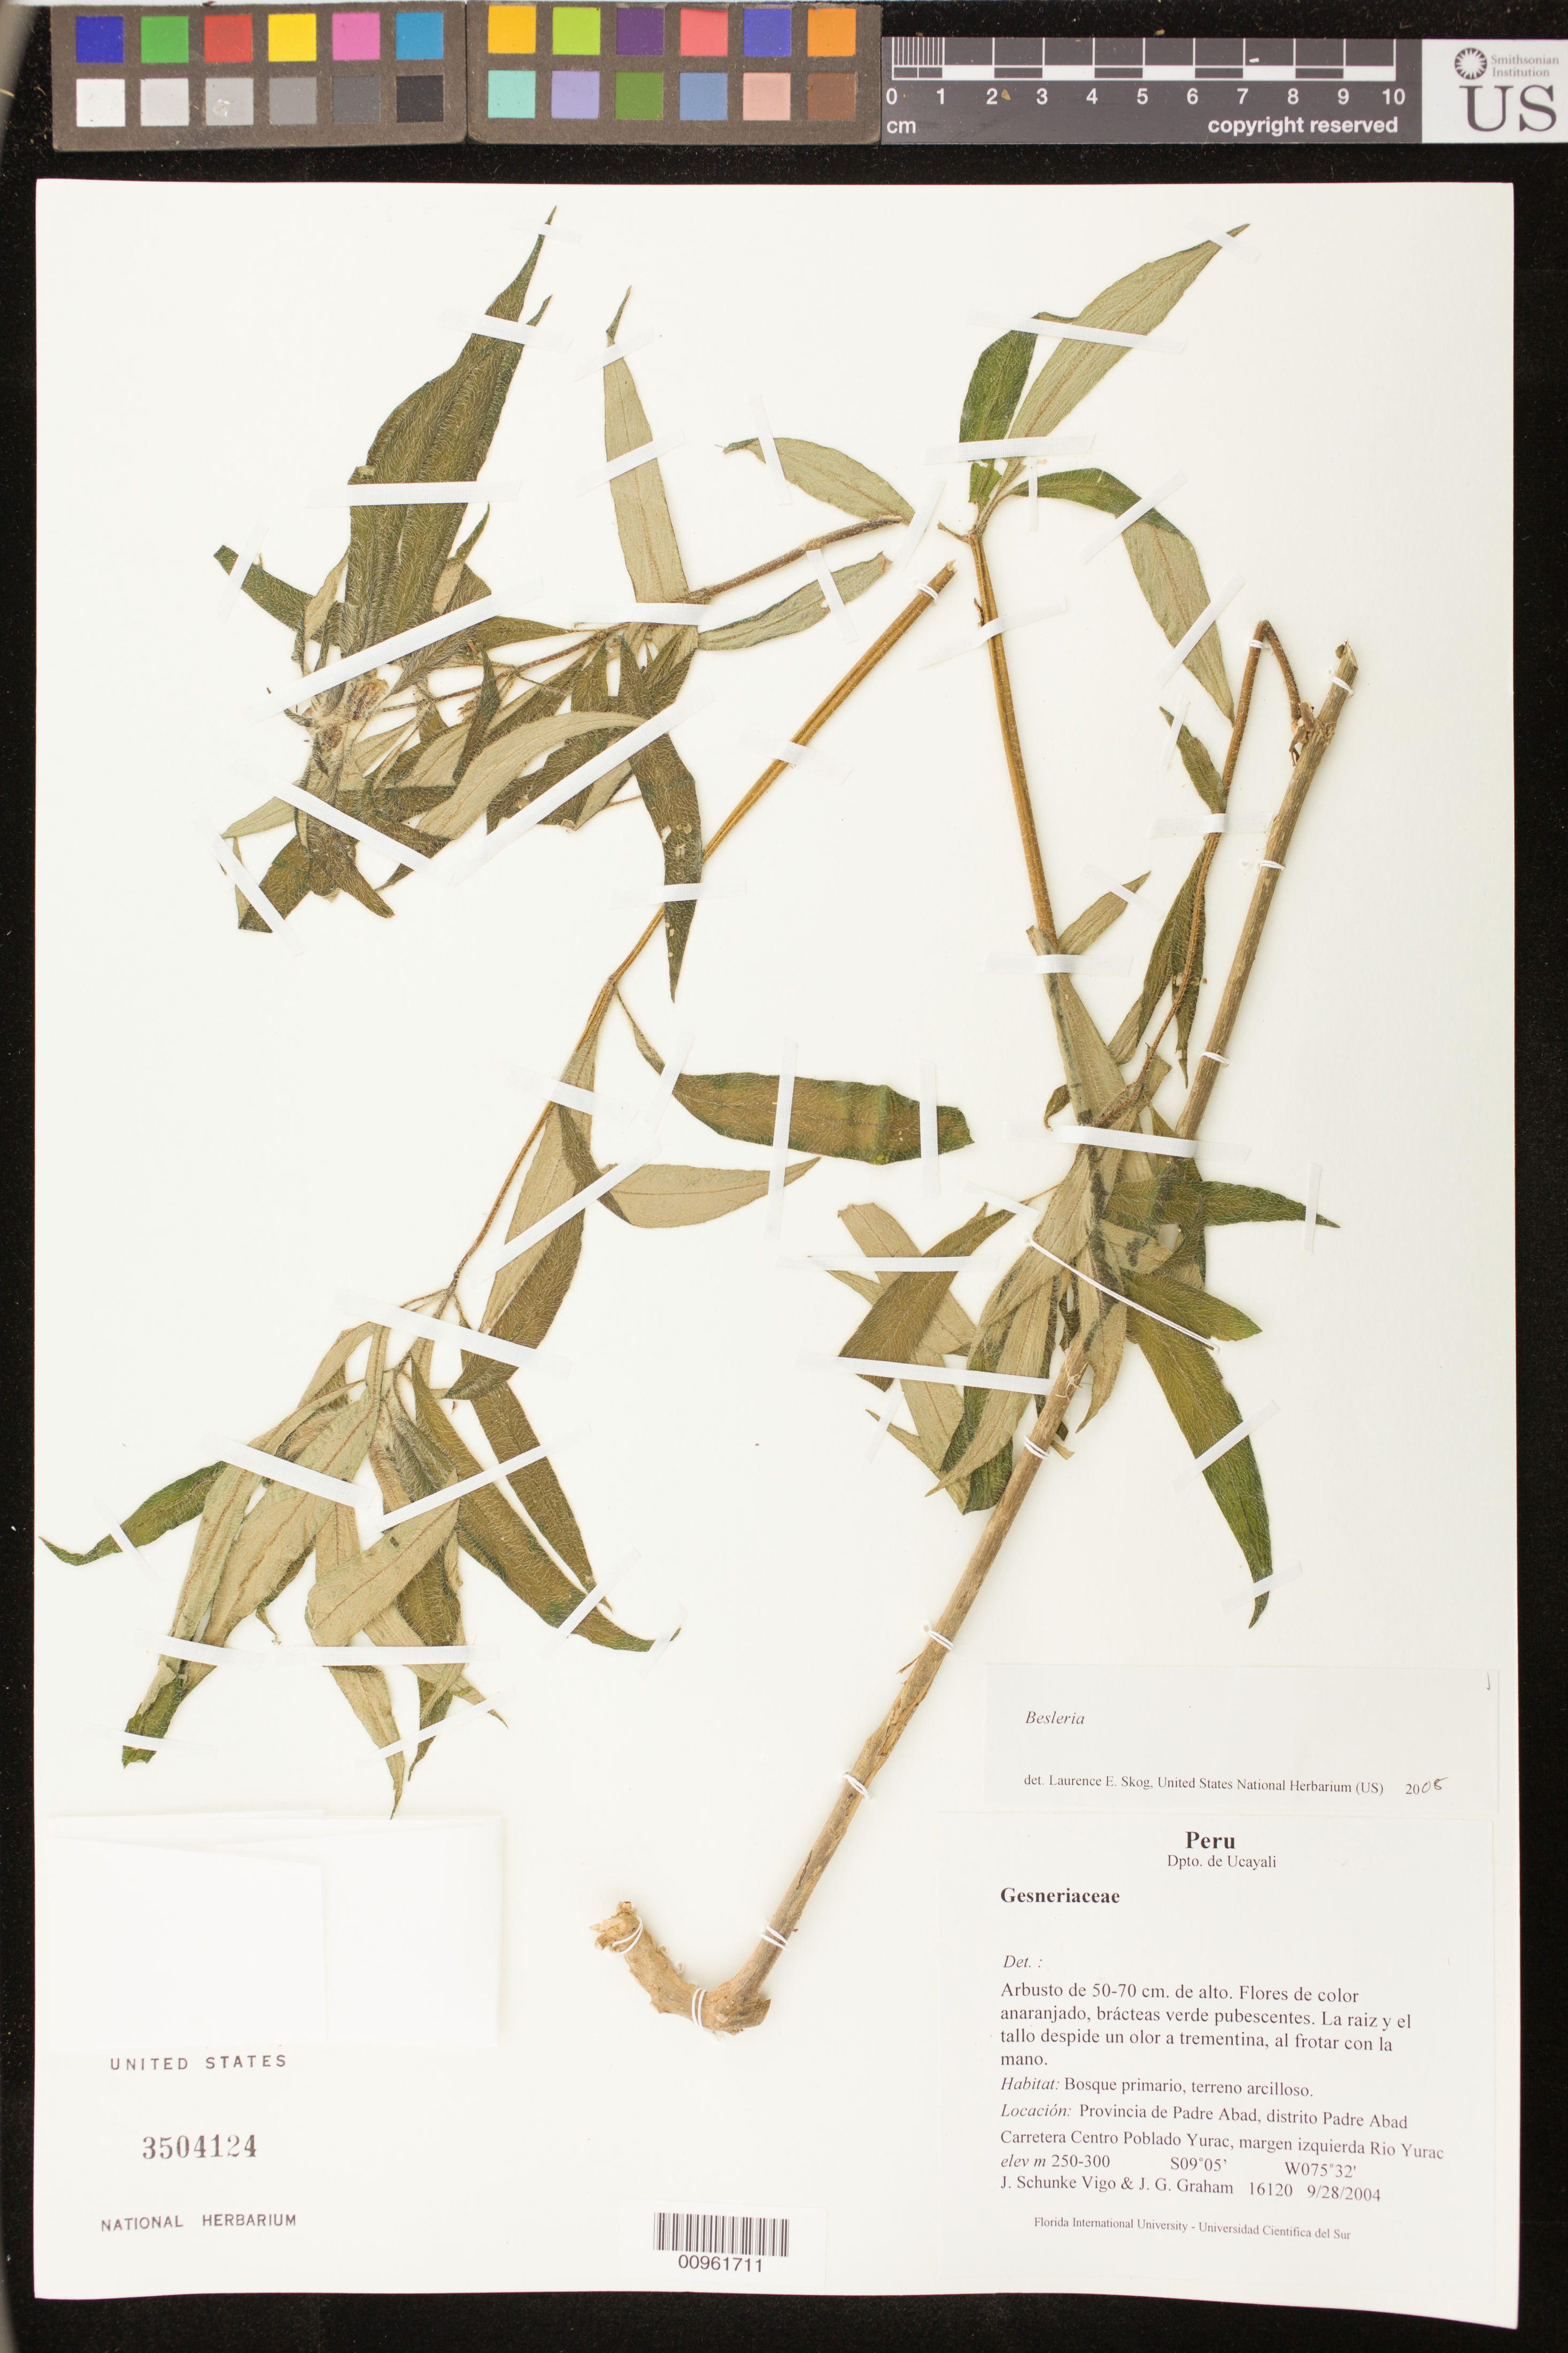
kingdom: Plantae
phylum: Tracheophyta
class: Magnoliopsida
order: Lamiales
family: Gesneriaceae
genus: Besleria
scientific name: Besleria sp.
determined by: Skog, Laurence E.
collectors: J. Schunke Vigo & J. G. Graham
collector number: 16120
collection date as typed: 28 Sep 2004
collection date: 2004-09-28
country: Peru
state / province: Ucayali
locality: Provincia de Padre Abad, distrito Padre Abad. Carretera Centro Poblado Yurac, margen izquierda Rio Yurac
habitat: Bosque primario, terreno arcilloso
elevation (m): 250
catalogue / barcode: US 3504124